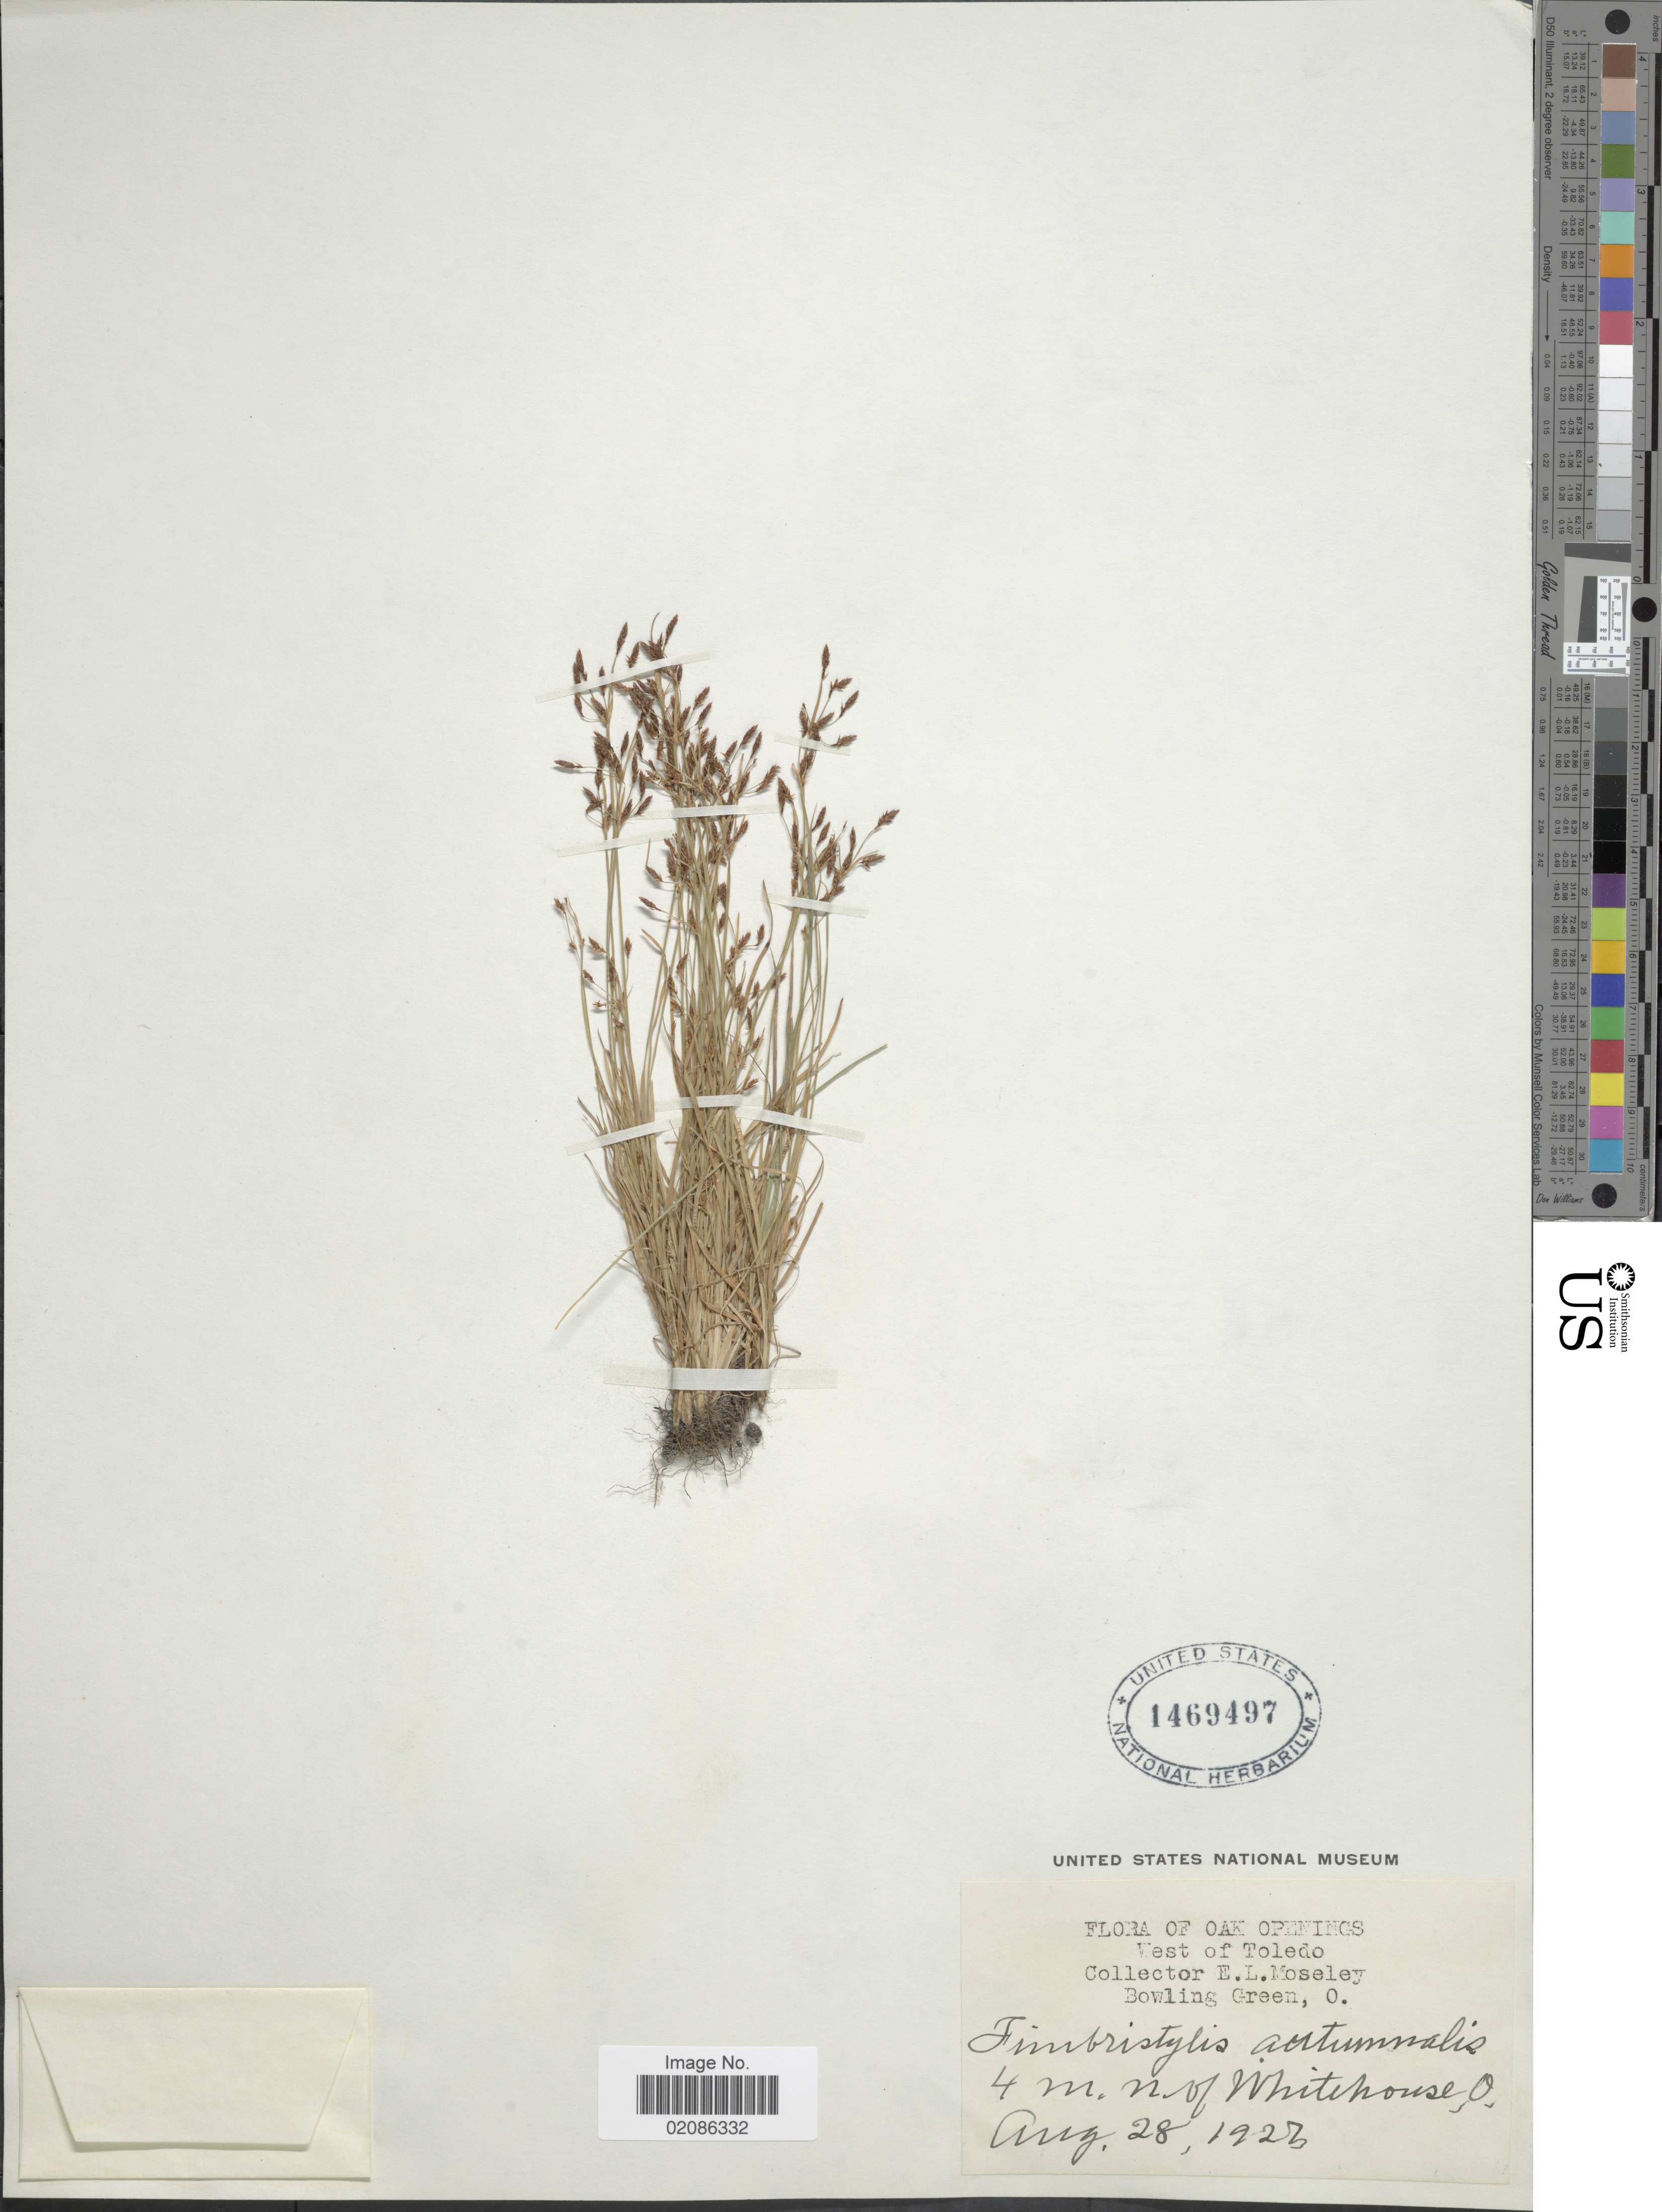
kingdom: Plantae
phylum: Tracheophyta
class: Liliopsida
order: Poales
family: Cyperaceae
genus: Fimbristylis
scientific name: Fimbristylis autumnalis (L.) Roem. & Schult.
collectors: E. Moseley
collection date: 1927-08-28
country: United States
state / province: Ohio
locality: Oak Openings, West Toledo, 4 m. n of Whitehouse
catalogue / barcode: US 1469497